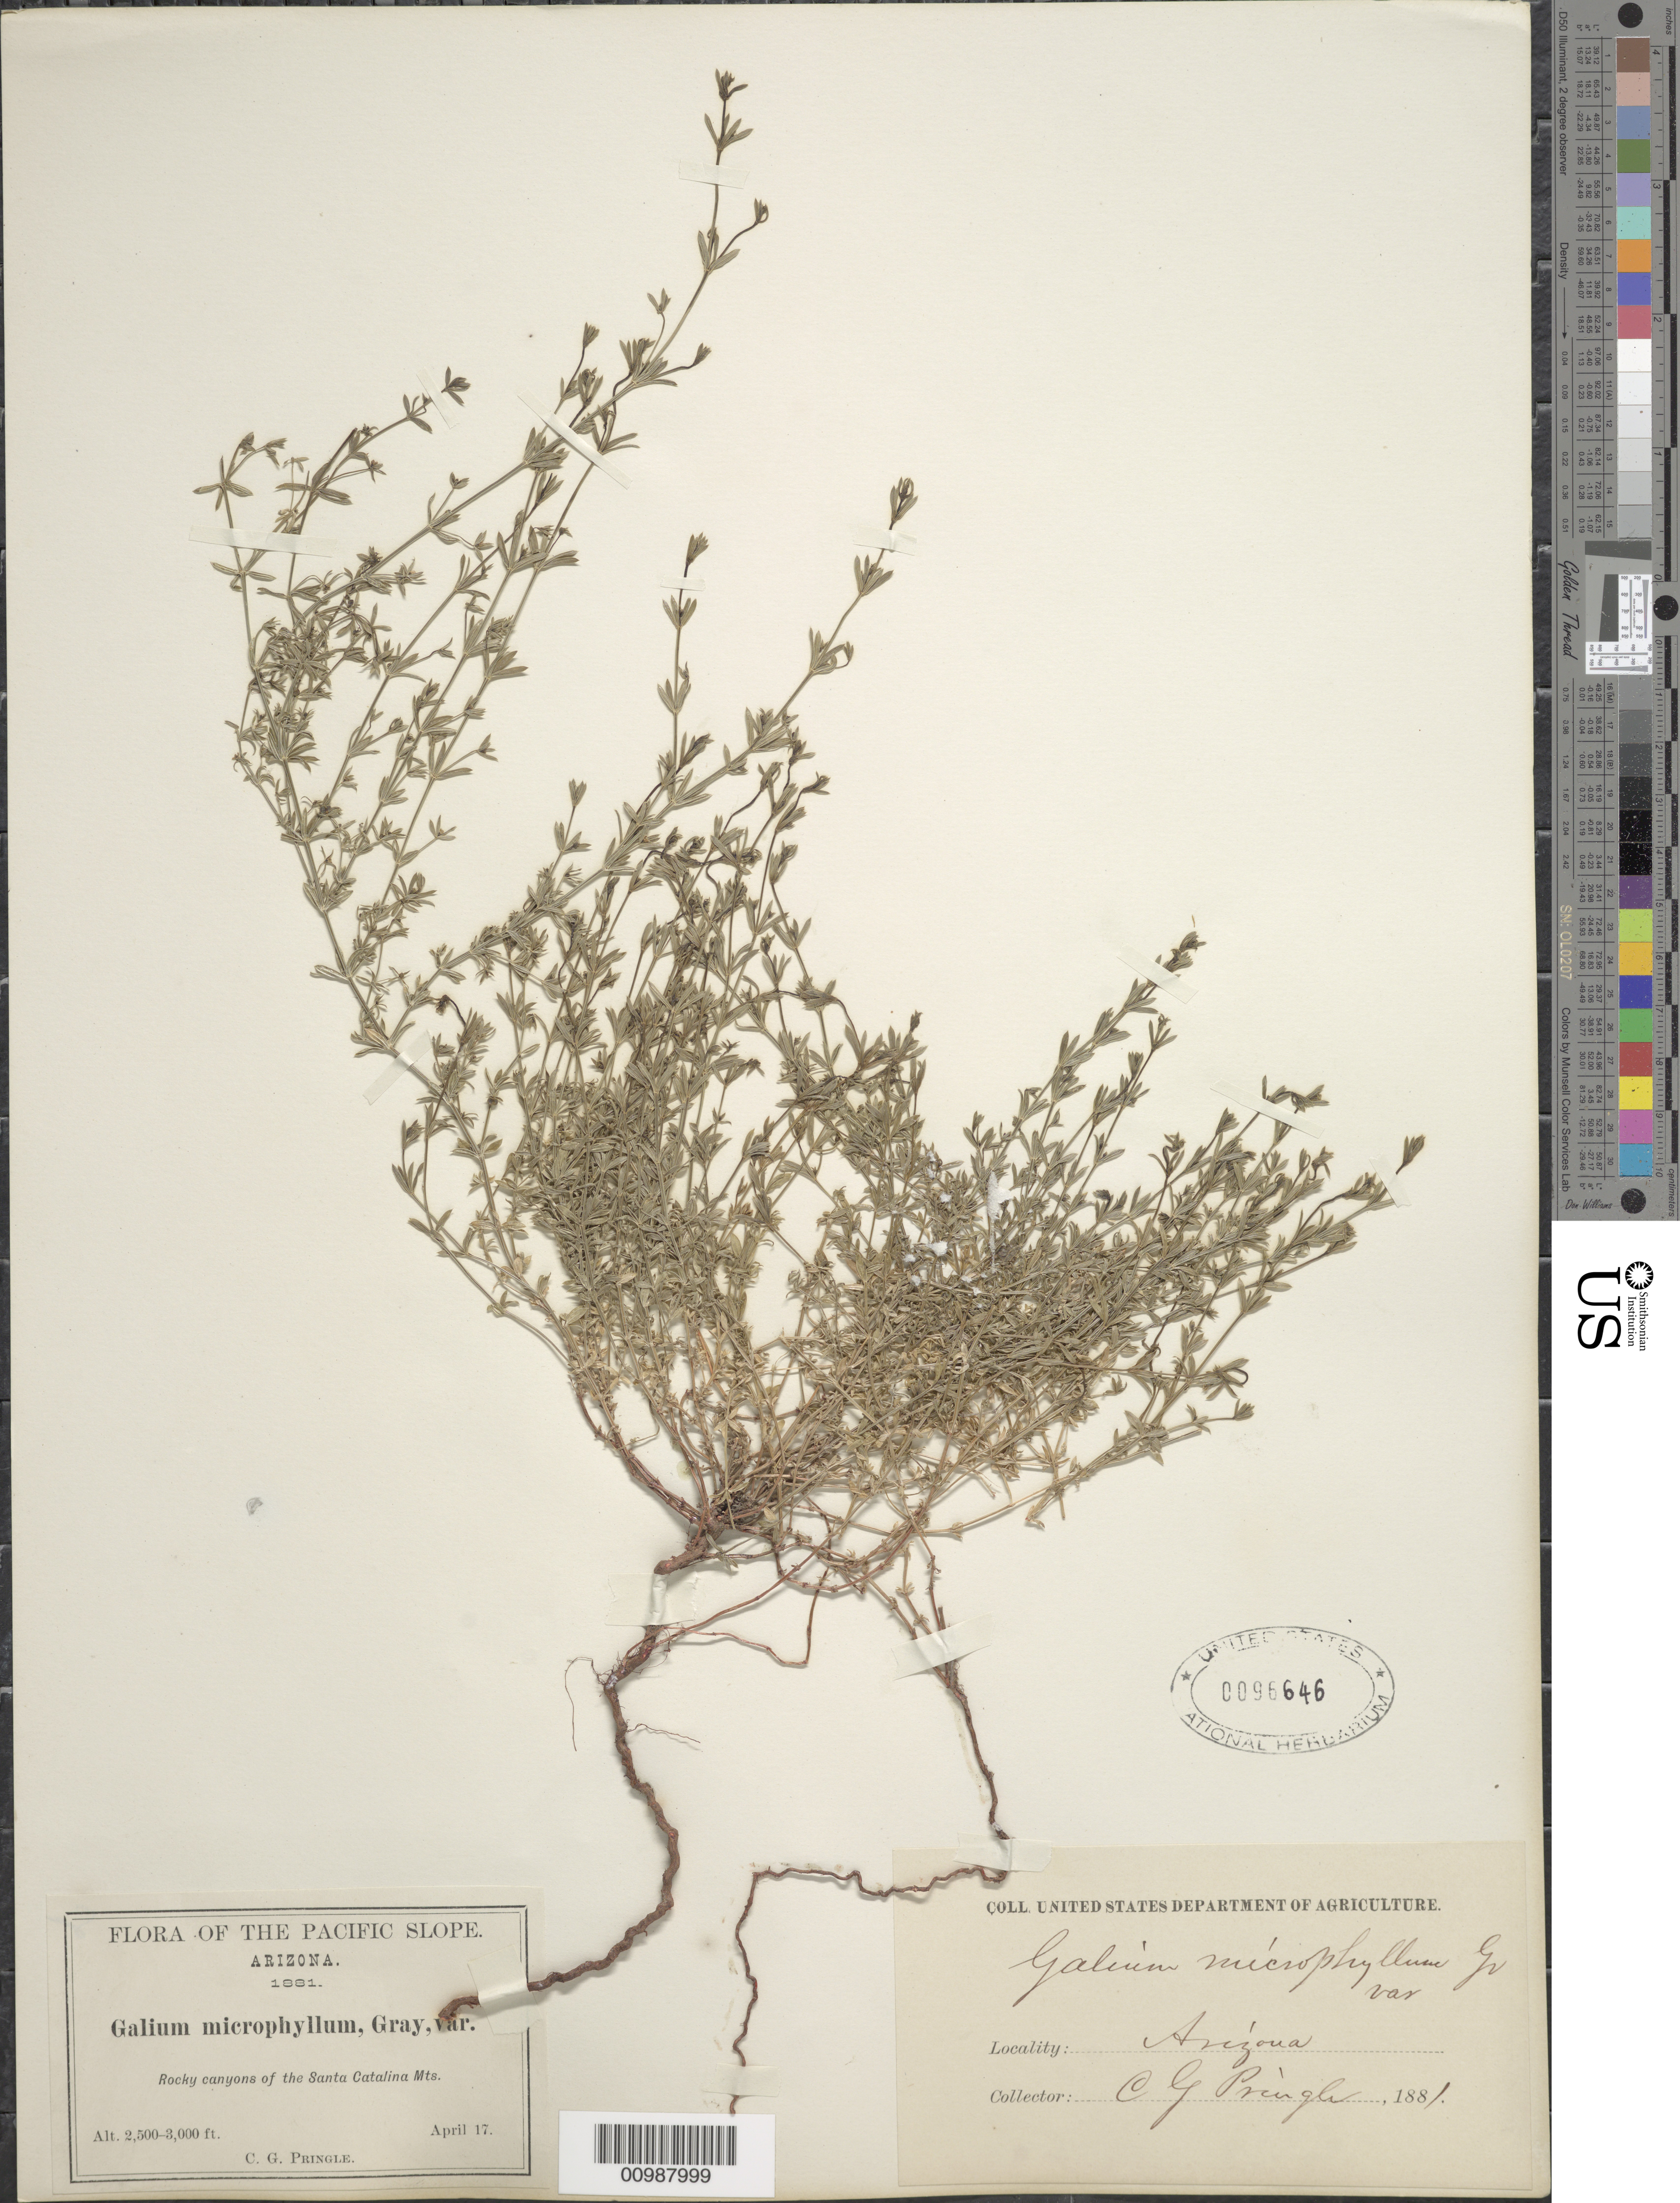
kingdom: Plantae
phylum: Tracheophyta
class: Magnoliopsida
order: Gentianales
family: Rubiaceae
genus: Galium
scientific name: Galium microphyllum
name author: A. Gray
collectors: C. G. Pringle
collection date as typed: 17 Apr 1881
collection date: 1881-04-17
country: United States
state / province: Arizona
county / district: Pima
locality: Rocky Canyons of the Santa Catalina Mountains.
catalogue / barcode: US 96646